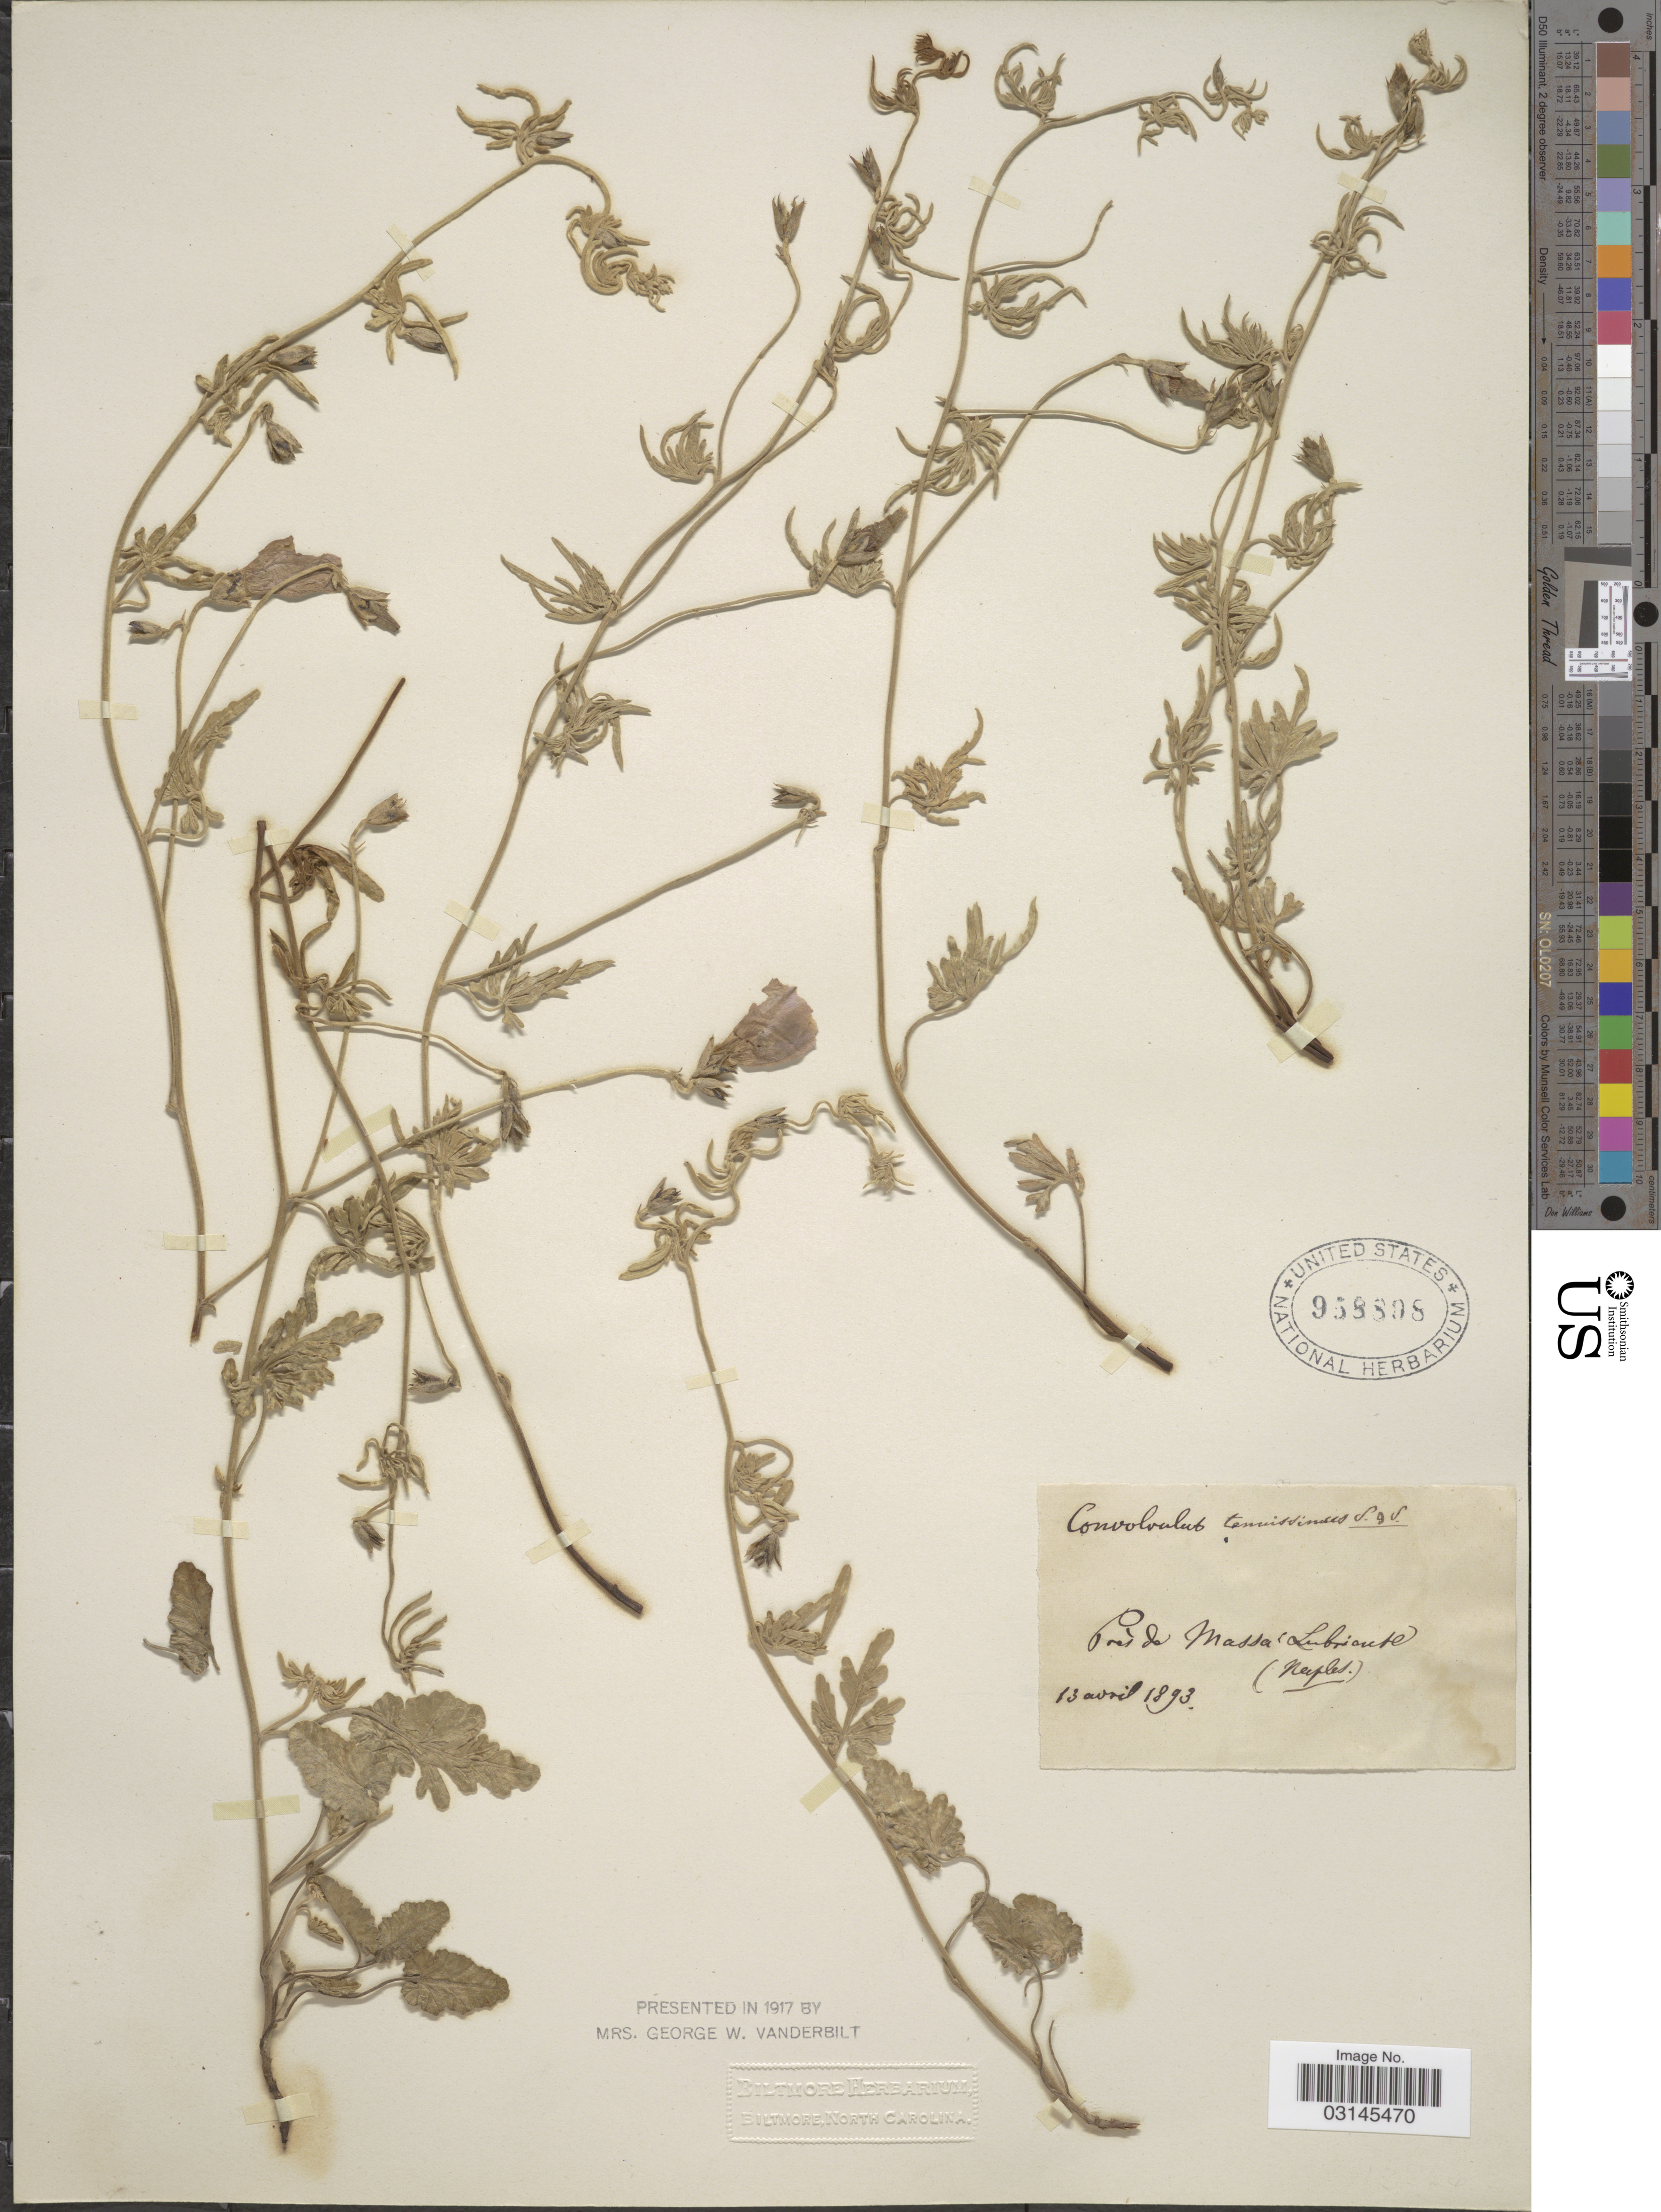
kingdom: Plantae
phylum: Tracheophyta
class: Magnoliopsida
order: Solanales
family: Convolvulaceae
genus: Convolvulus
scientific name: Convolvulus althaeoides var. pedatus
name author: Choisy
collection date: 1893-04-13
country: Italy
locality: Près de Massa: Lubriense (Naples).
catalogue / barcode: US 958808